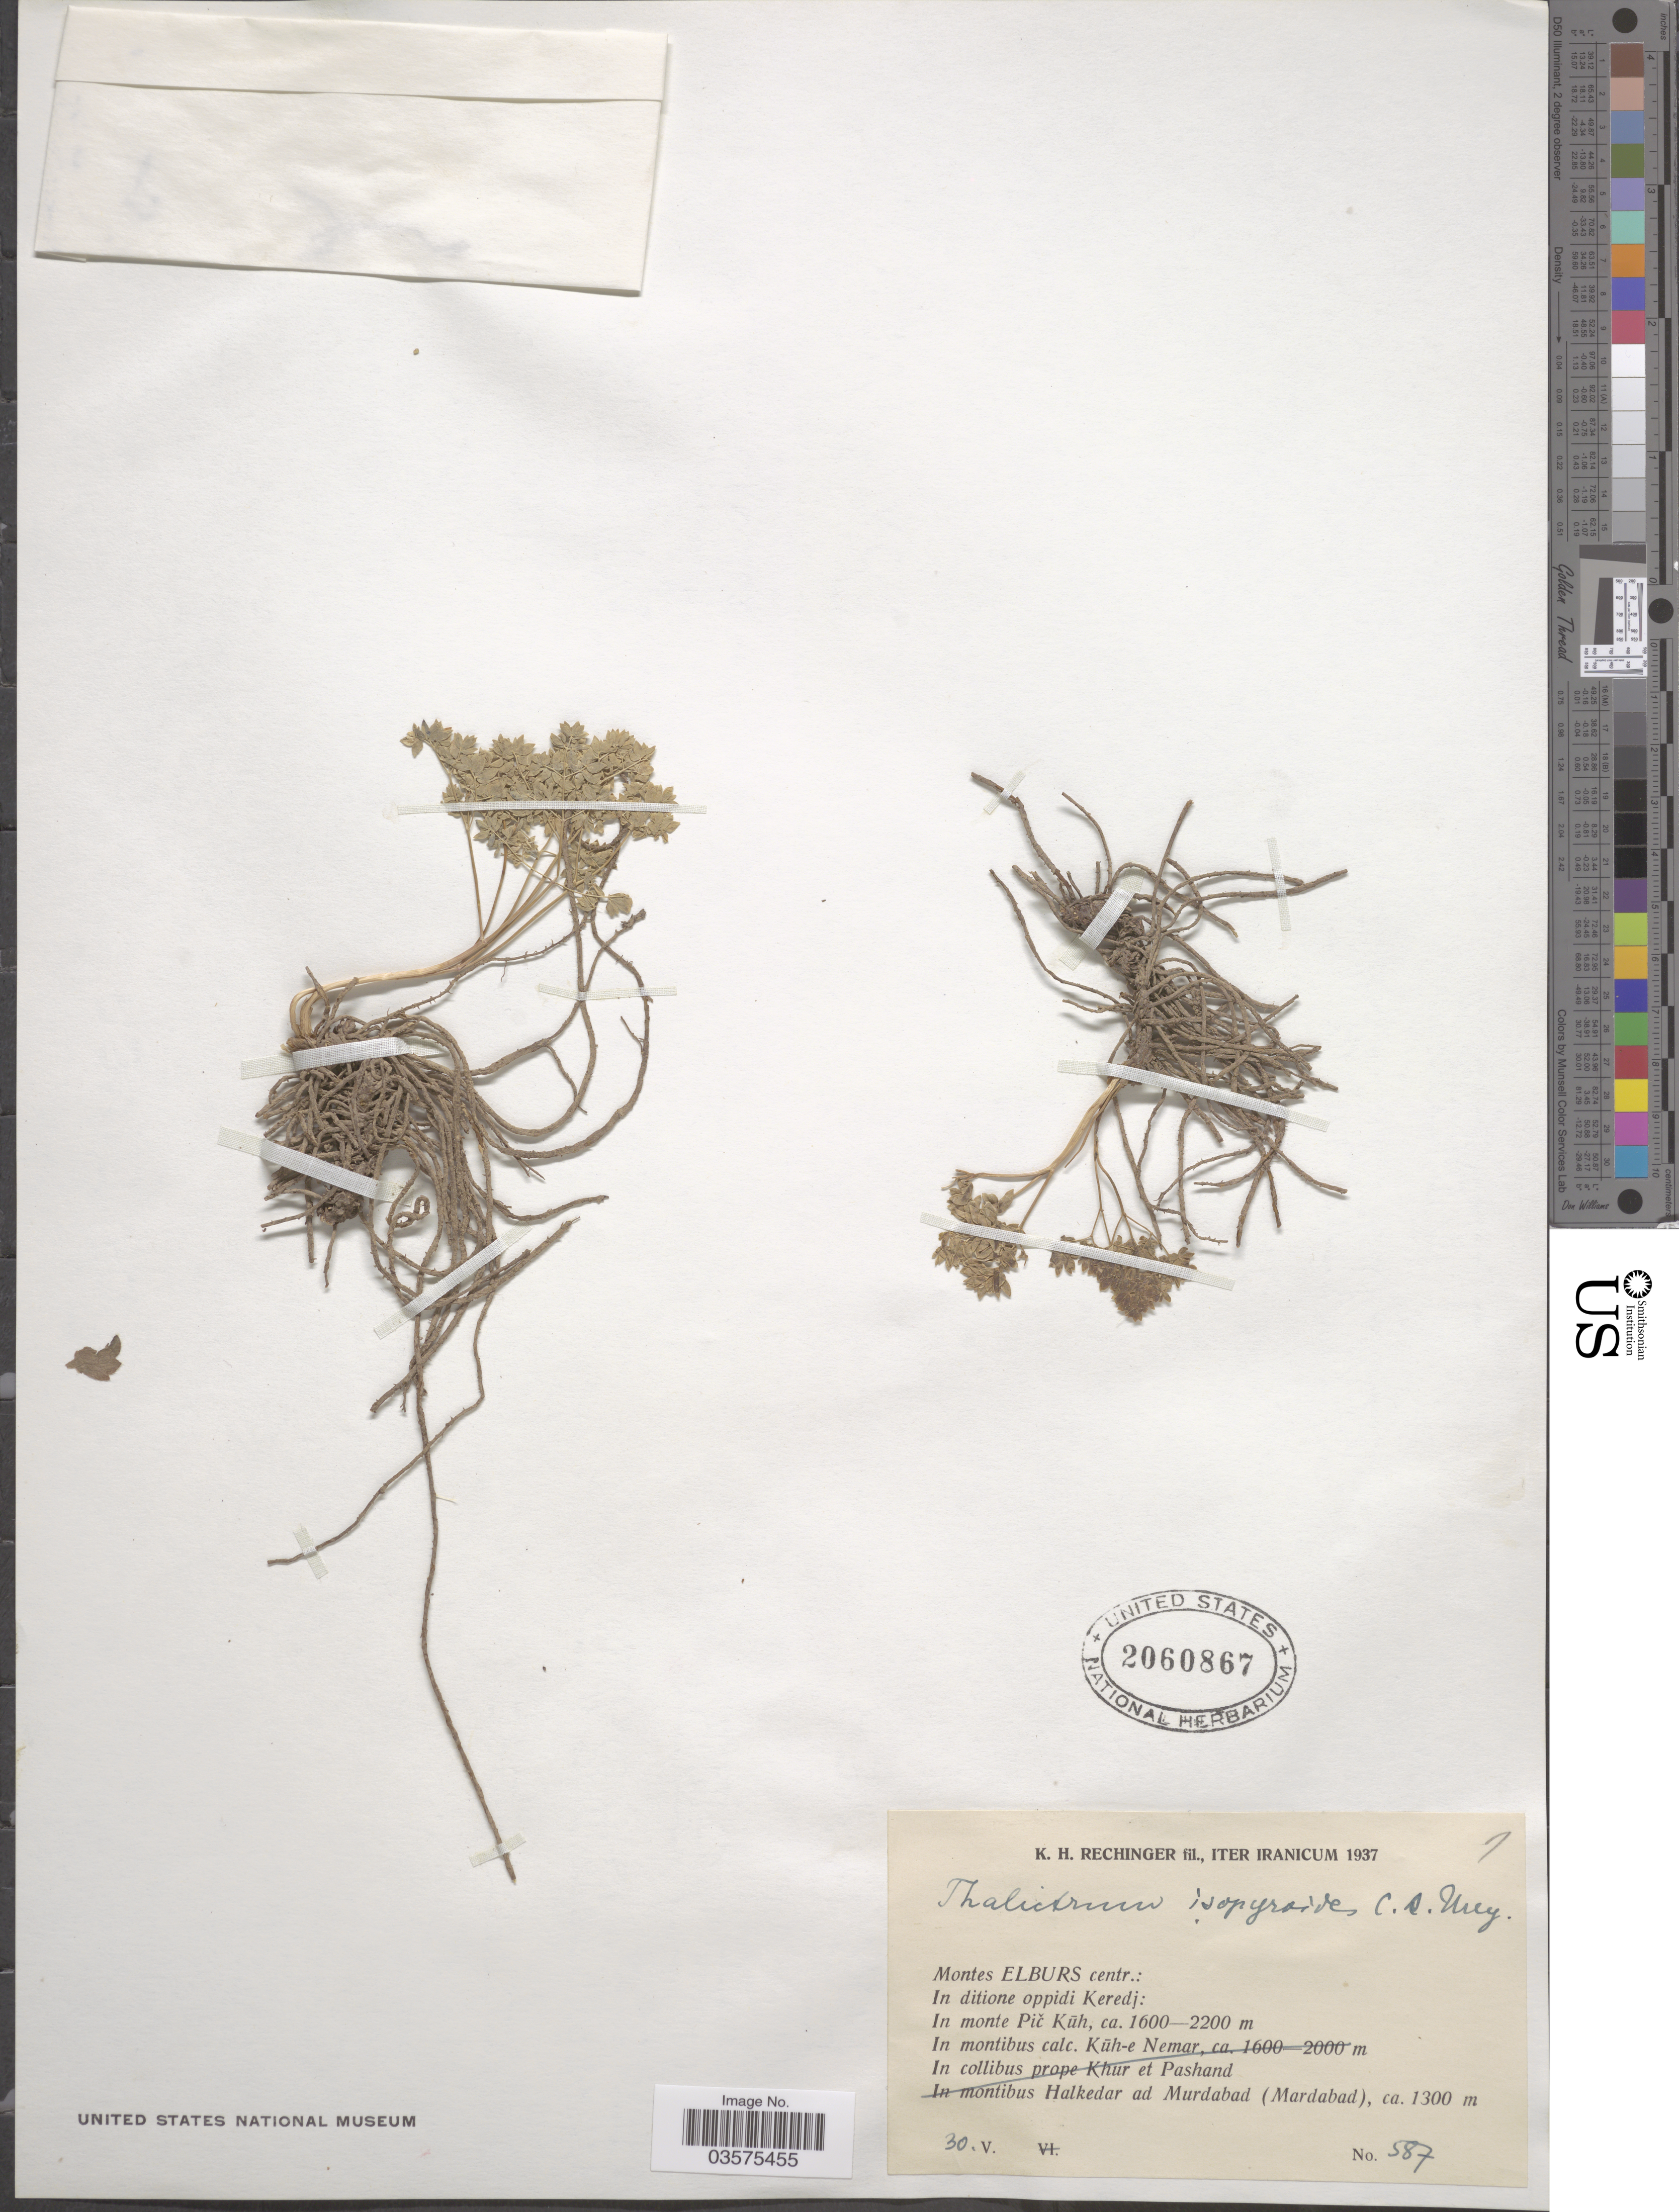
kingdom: Plantae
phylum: Tracheophyta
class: Magnoliopsida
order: Ranunculales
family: Ranunculaceae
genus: Thalictrum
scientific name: Thalictrum isopyroides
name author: C.A. Mey.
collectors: K. H. Rechinger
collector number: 587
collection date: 1937-05-30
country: Iran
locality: Montes Elburs centr.: In ditione oppidi Keredj: In monte Pič Kūh.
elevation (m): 1600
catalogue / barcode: US 2060867